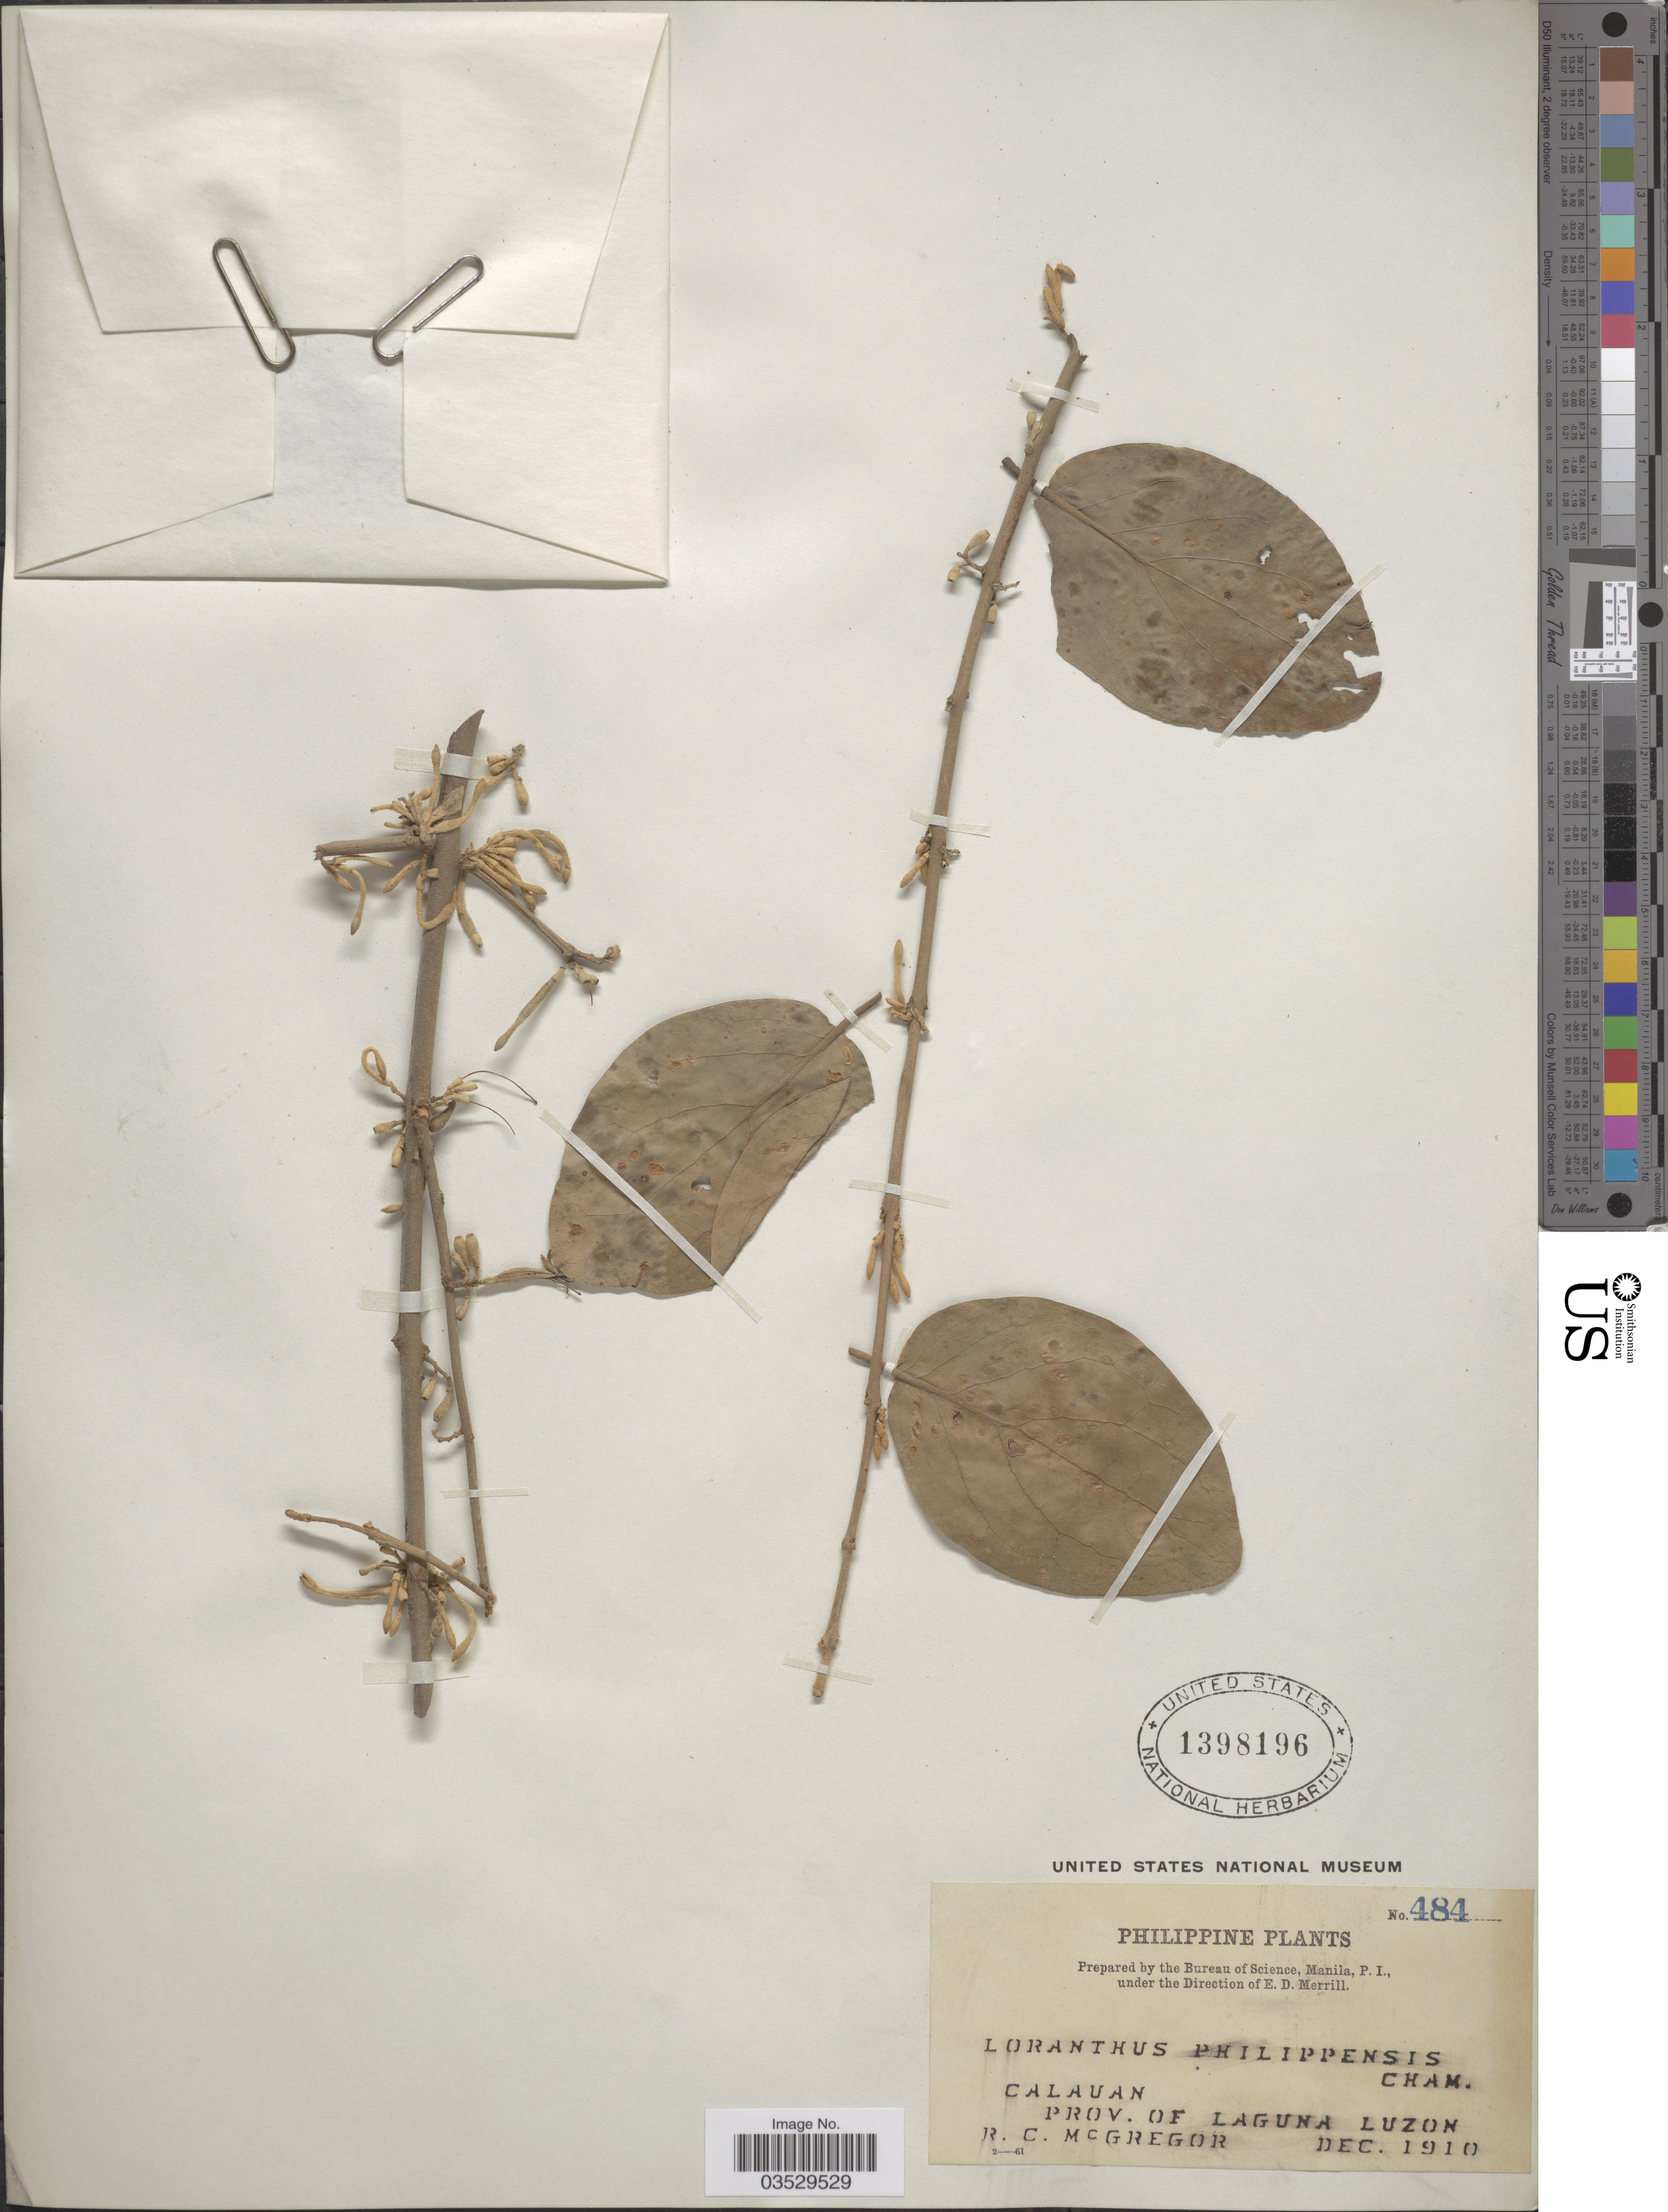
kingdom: Plantae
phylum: Tracheophyta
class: Magnoliopsida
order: Santalales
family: Loranthaceae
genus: Scurrula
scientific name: Scurrula atropurpurea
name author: (Blume) Danser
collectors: R. C. McGregor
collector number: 484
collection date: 1910-12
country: Philippines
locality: Calauan Prov. of Laguna Luzon.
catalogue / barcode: US 1398196